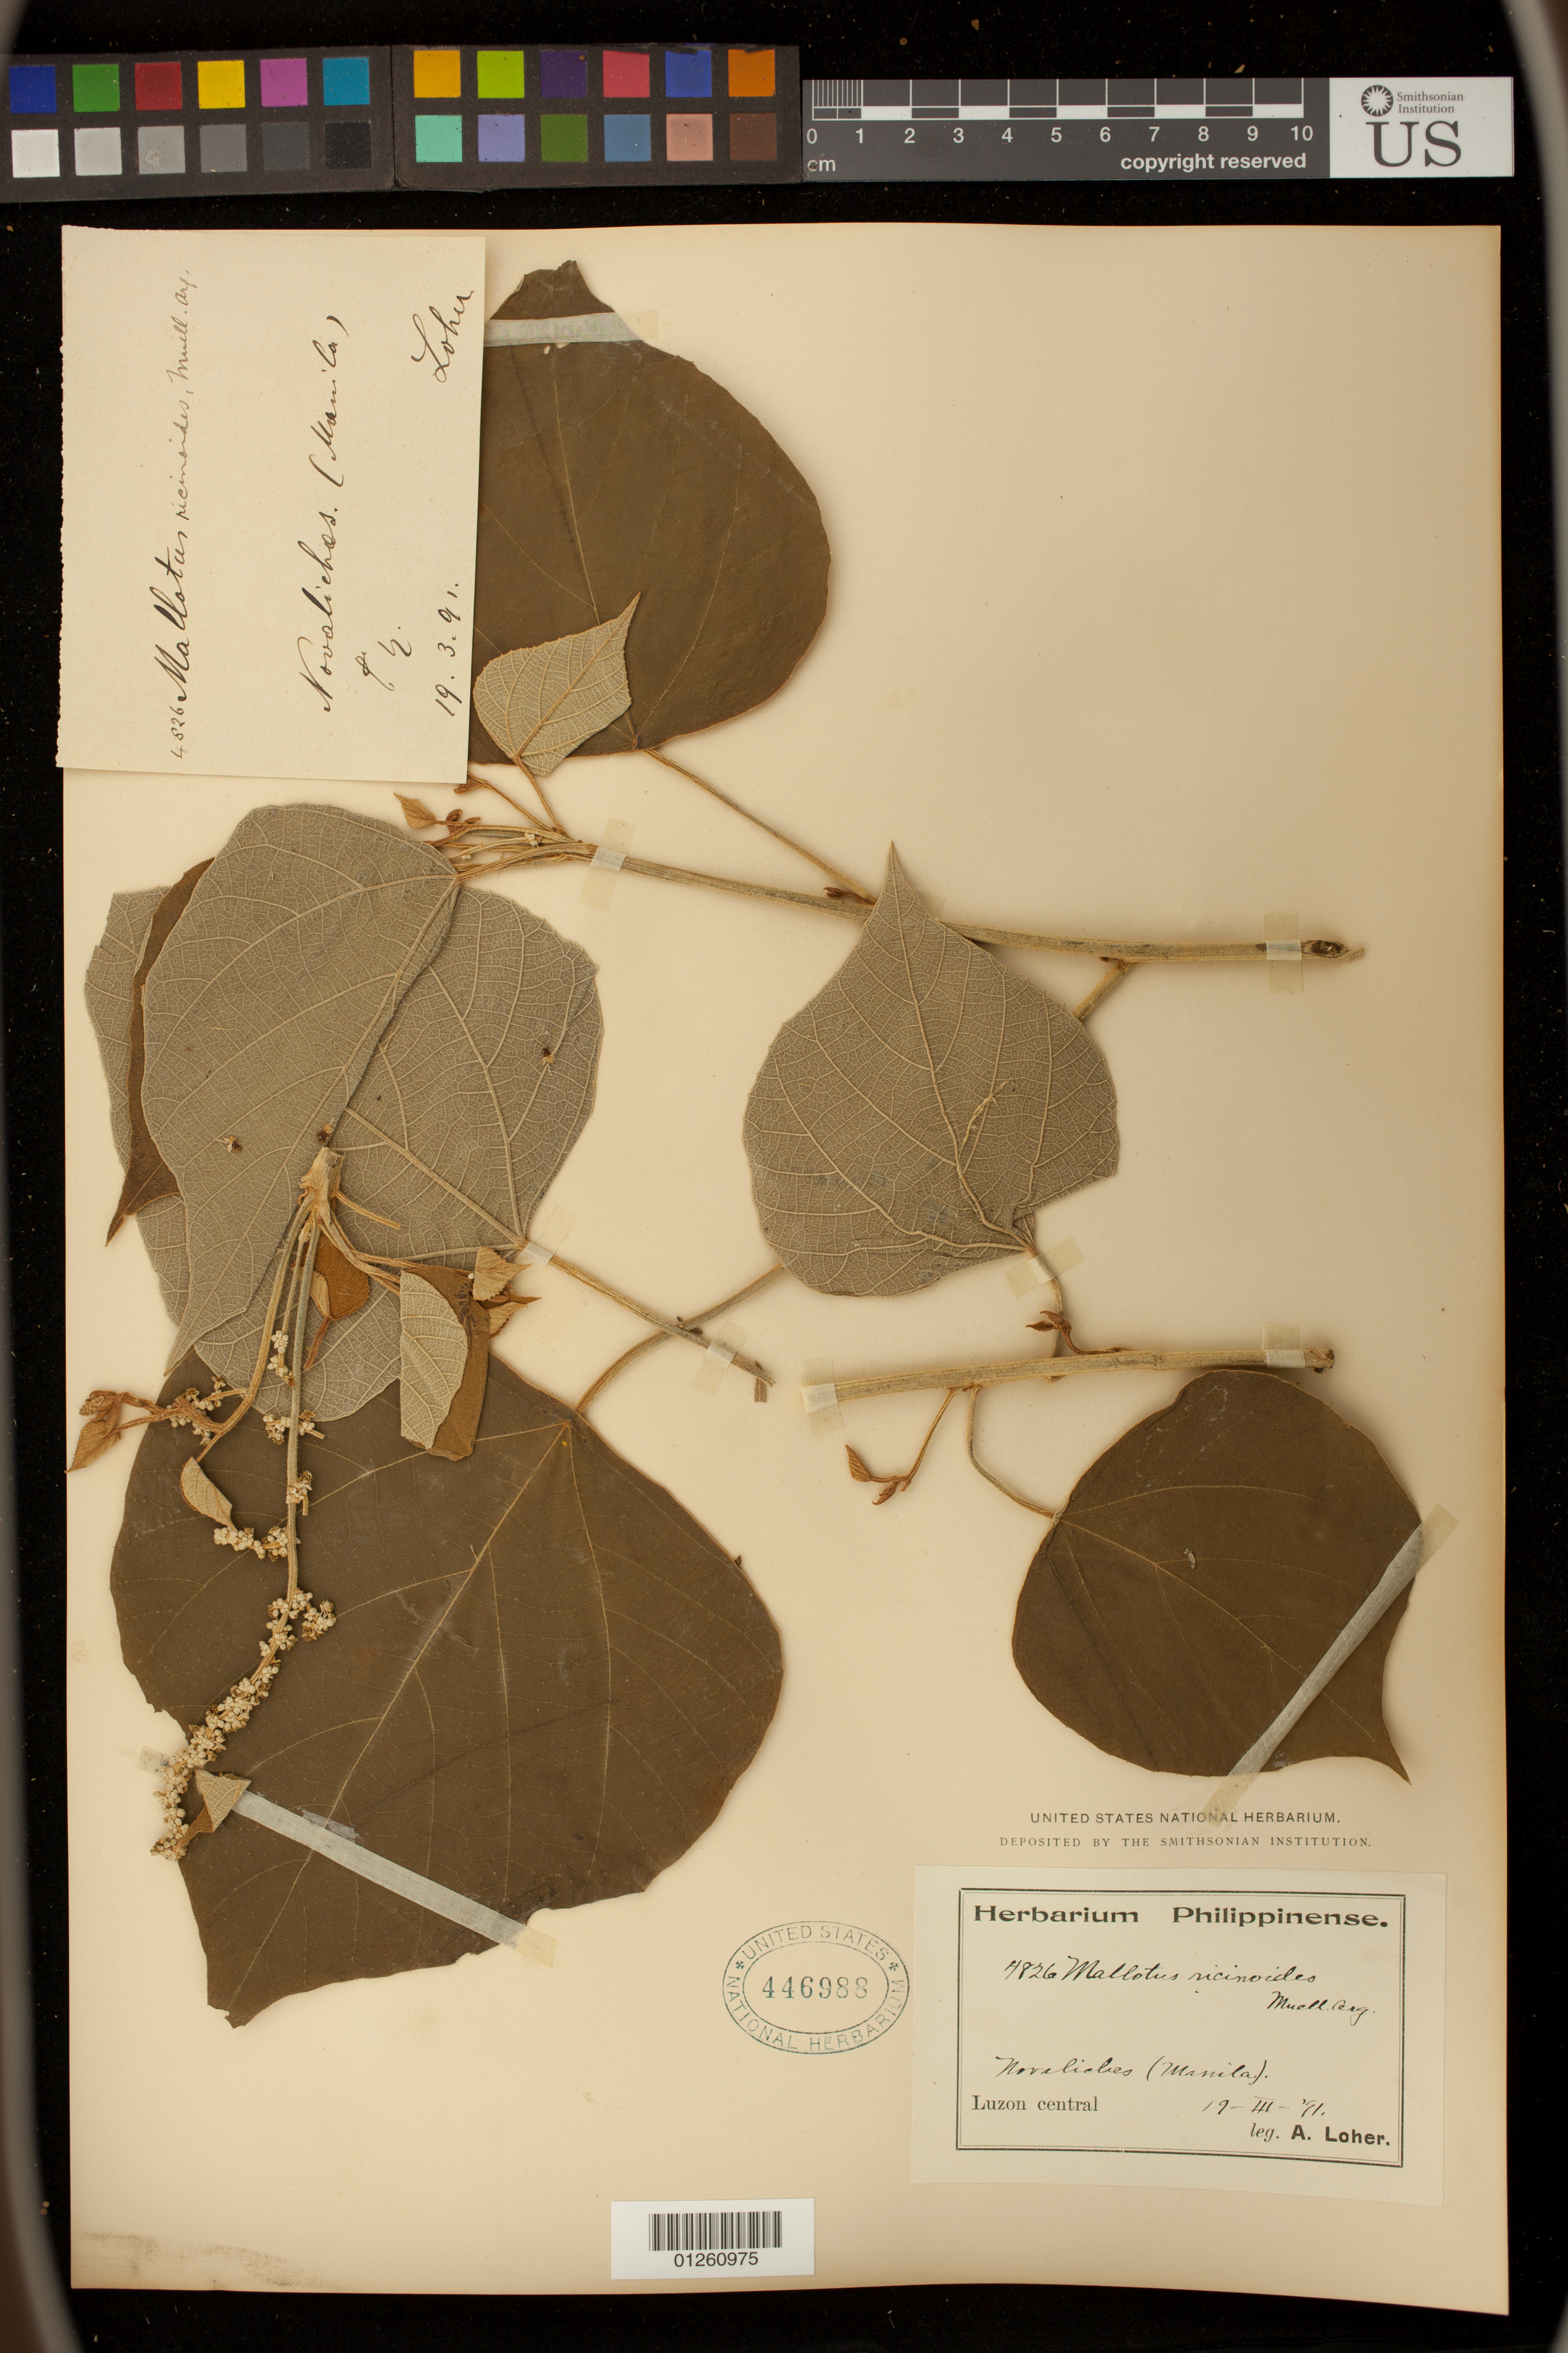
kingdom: Plantae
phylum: Tracheophyta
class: Magnoliopsida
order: Malpighiales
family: Euphorbiaceae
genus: Mallotus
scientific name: Mallotus ricinoides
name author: (Pers.) Müll. Arg.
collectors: A. Loher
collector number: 4826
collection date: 1891-03-19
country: Philippines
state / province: Calabarzon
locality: Novaliches (Manila). Luzon central.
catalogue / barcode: US 446988